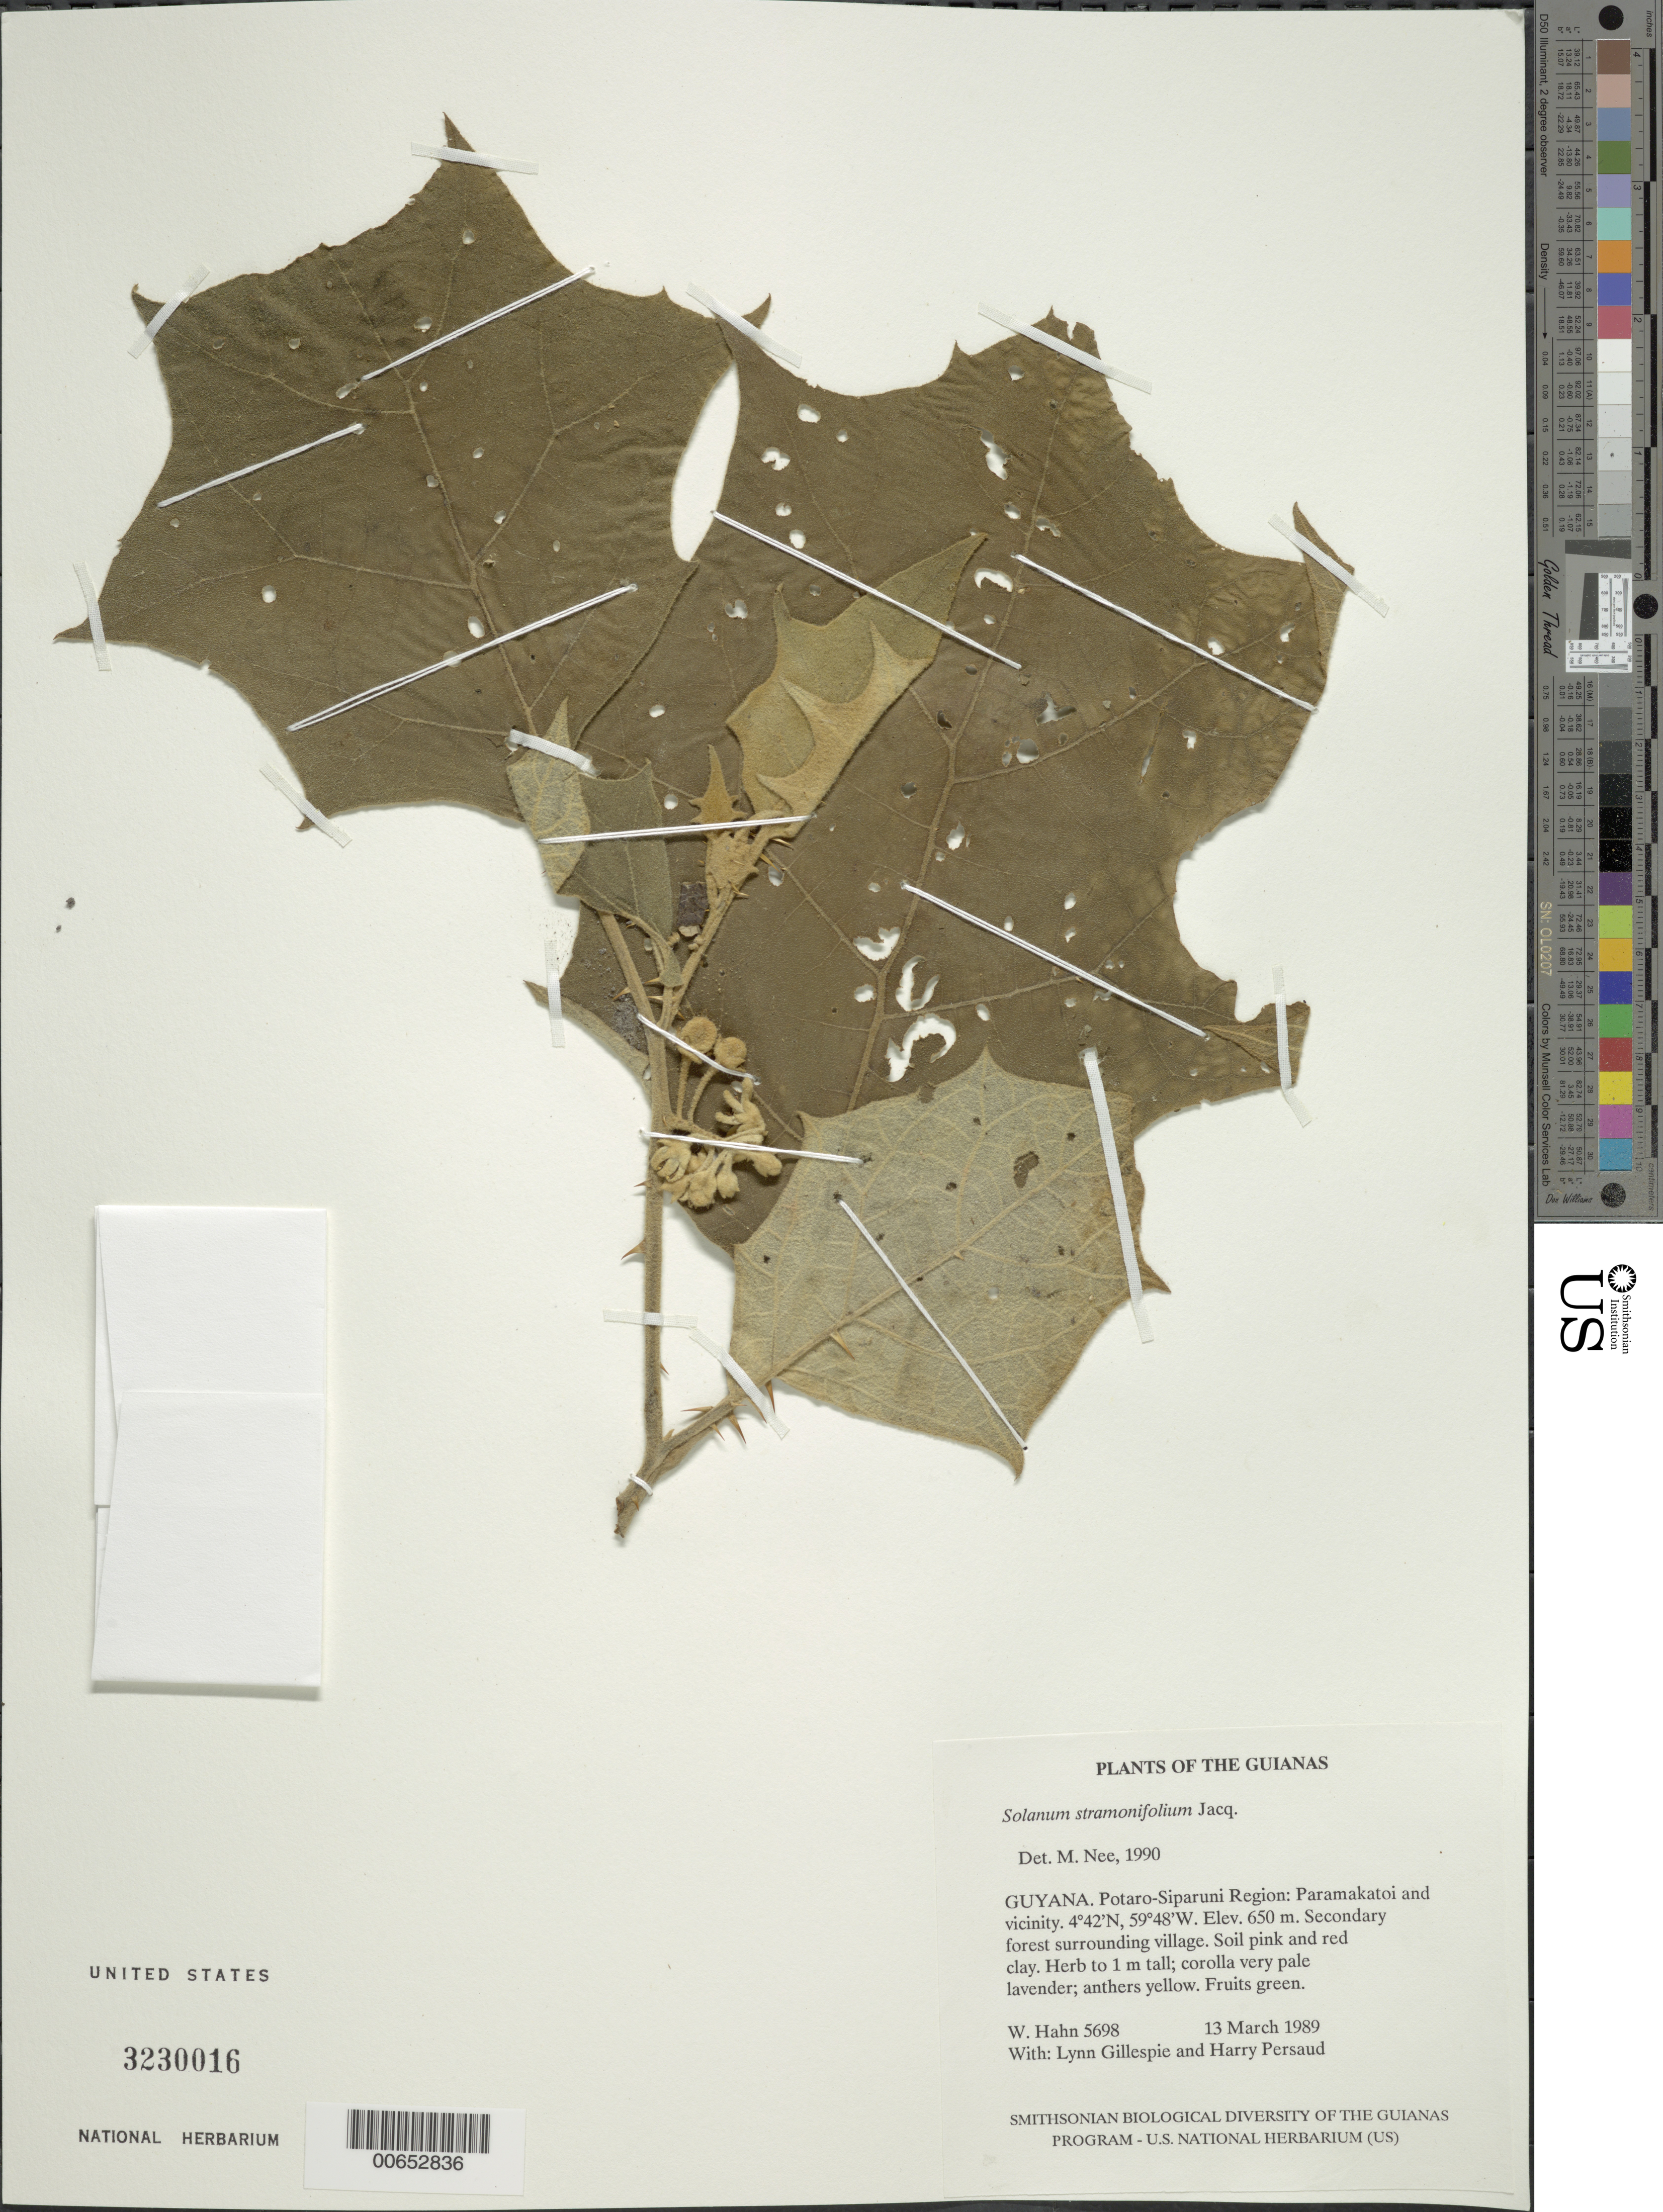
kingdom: Plantae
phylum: Tracheophyta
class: Magnoliopsida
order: Solanales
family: Solanaceae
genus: Solanum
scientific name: Solanum stramoniifolium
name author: Jacq.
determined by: Nee, Michael H.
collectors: W. Hahn, L. J. Gillespie & H. Persaud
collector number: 5698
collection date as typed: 3 Mar 1989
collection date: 1989-03-03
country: Guyana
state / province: Potaro-Siparuni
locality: Paramakatoi and vicinity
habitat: Secondary forest surrounding village. Soil pink and red clay.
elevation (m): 650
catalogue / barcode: US 3230016